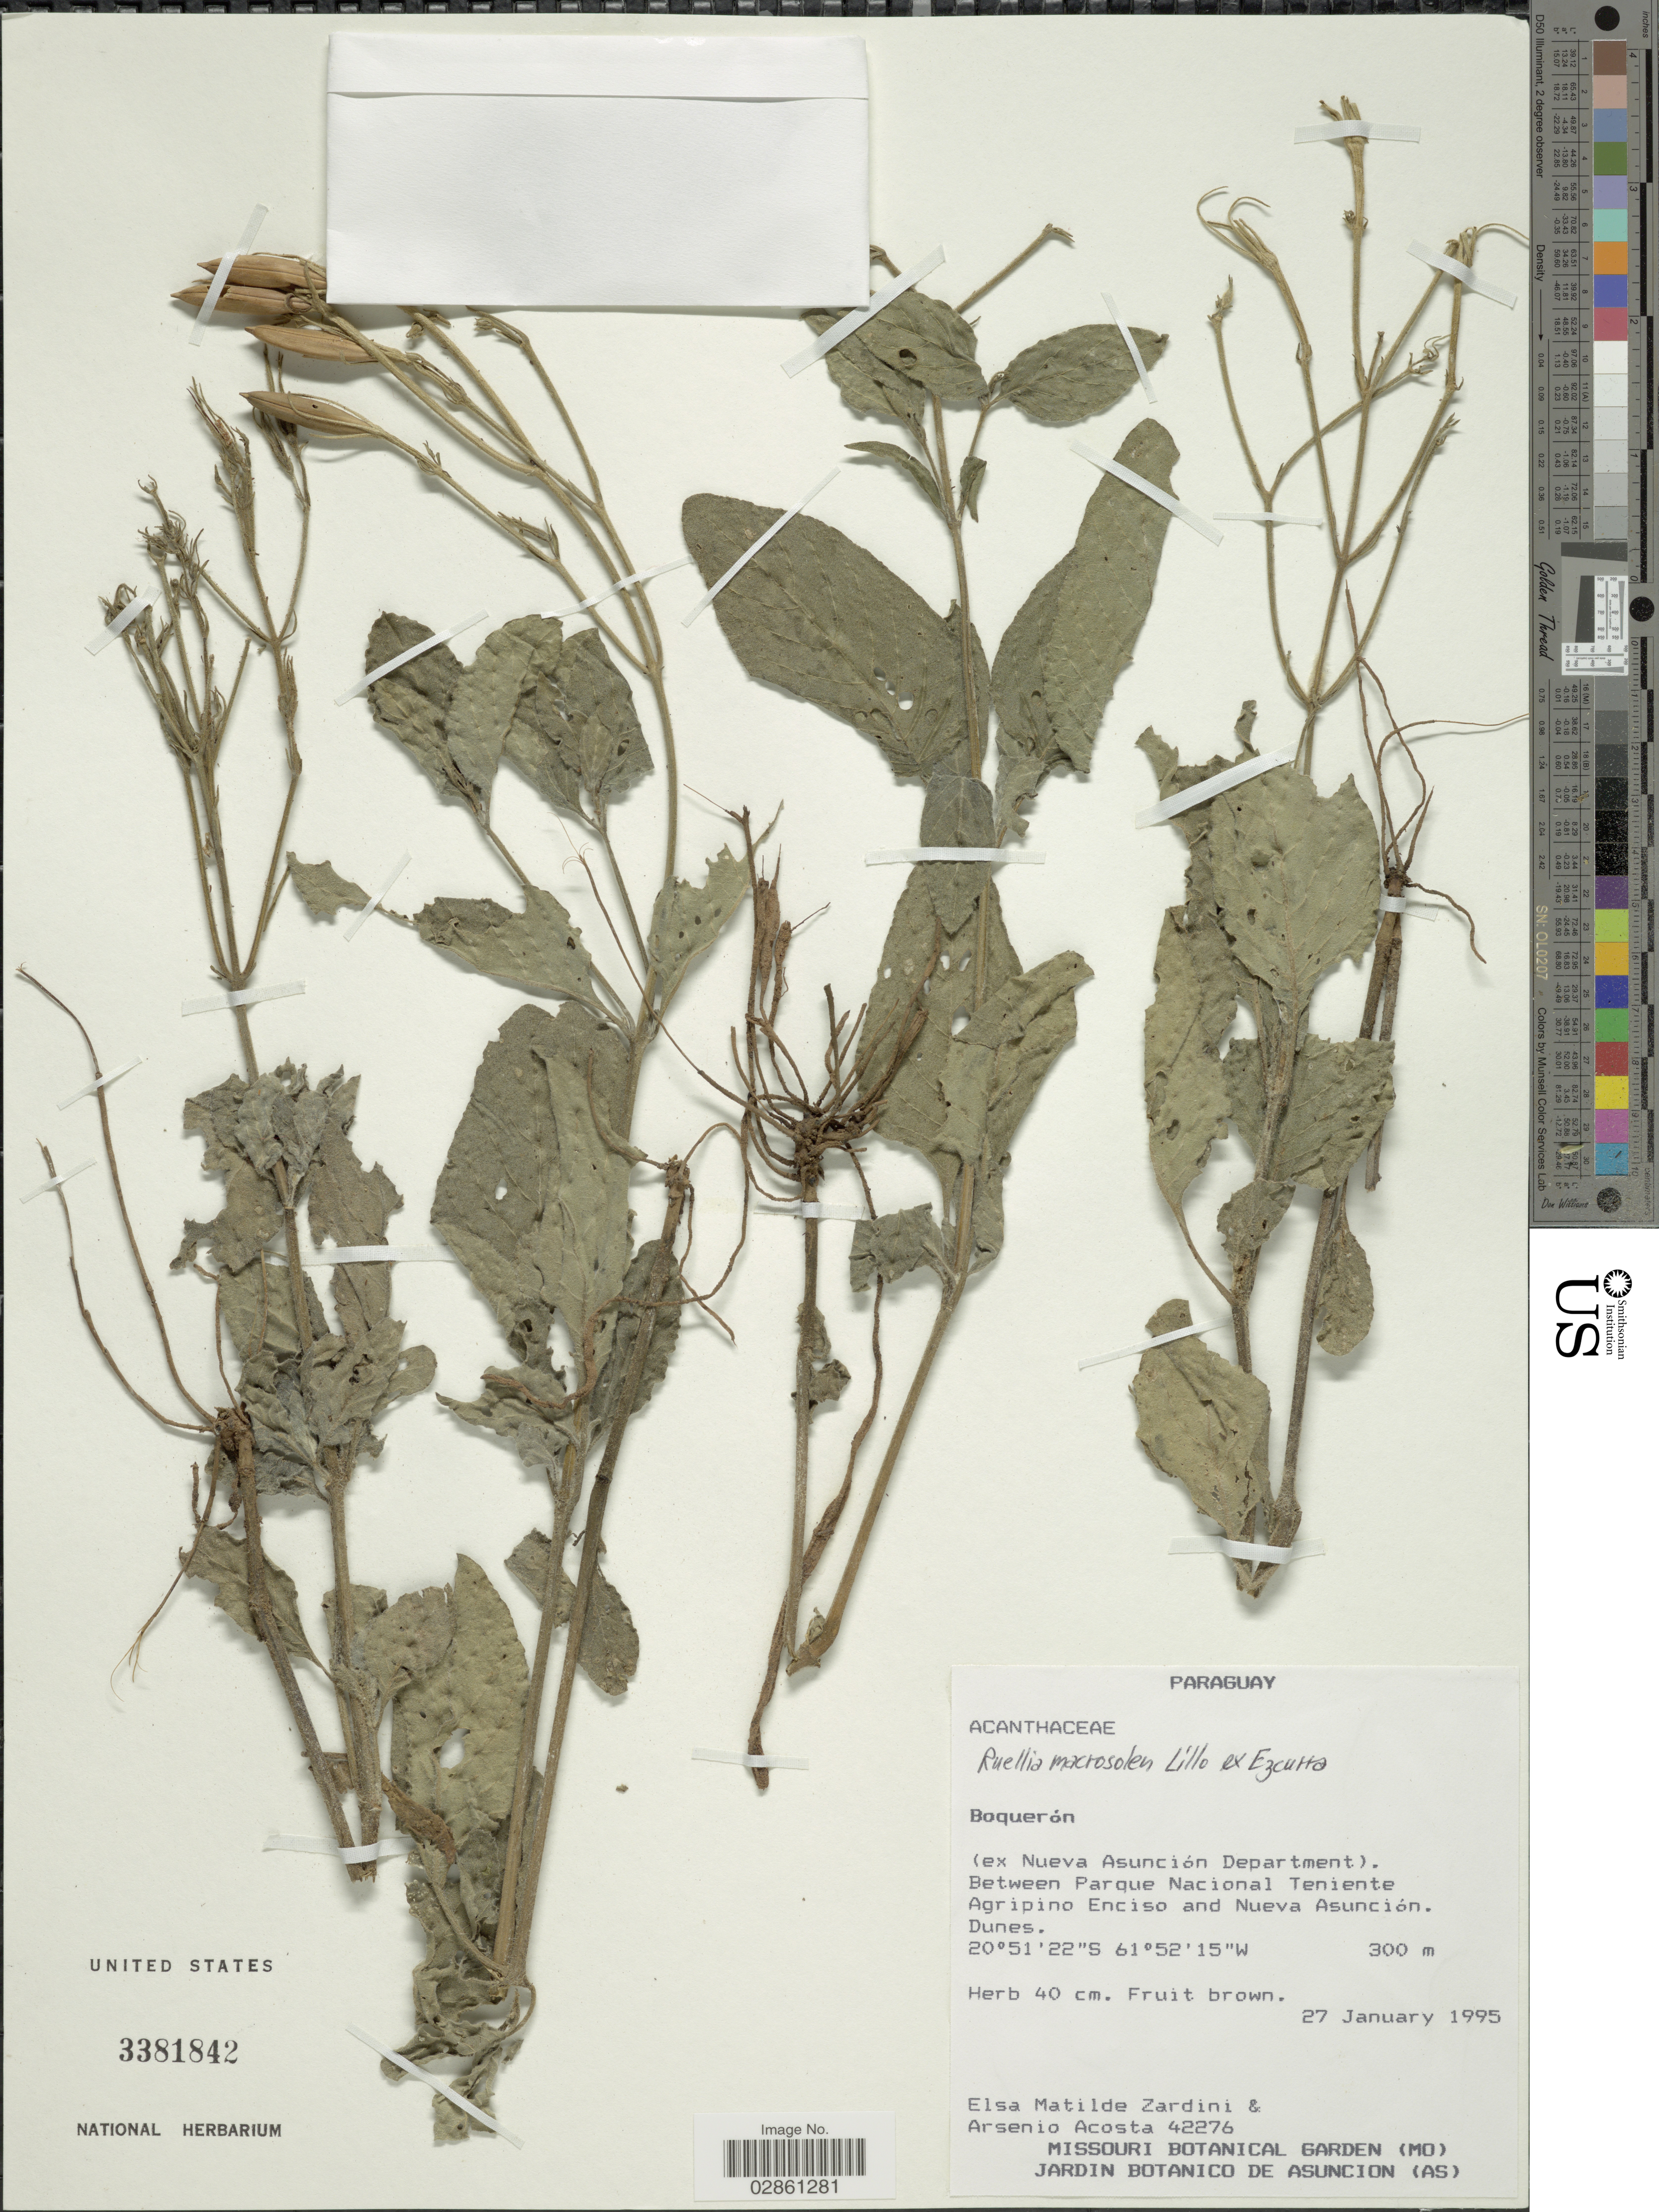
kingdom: Plantae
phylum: Tracheophyta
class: Magnoliopsida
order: Lamiales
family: Acanthaceae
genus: Ruellia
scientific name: Ruellia macrosolen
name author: Lillo ex C. Ezcurra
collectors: E. M. Zardini & A. Acosta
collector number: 42276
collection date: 1995-01-27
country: Paraguay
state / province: Boqueron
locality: (ex Nueva Asunción Department). Between Parque Nacional Teniente Agripino Enciso and Nueva Asunción.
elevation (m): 300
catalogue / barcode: US 3381842